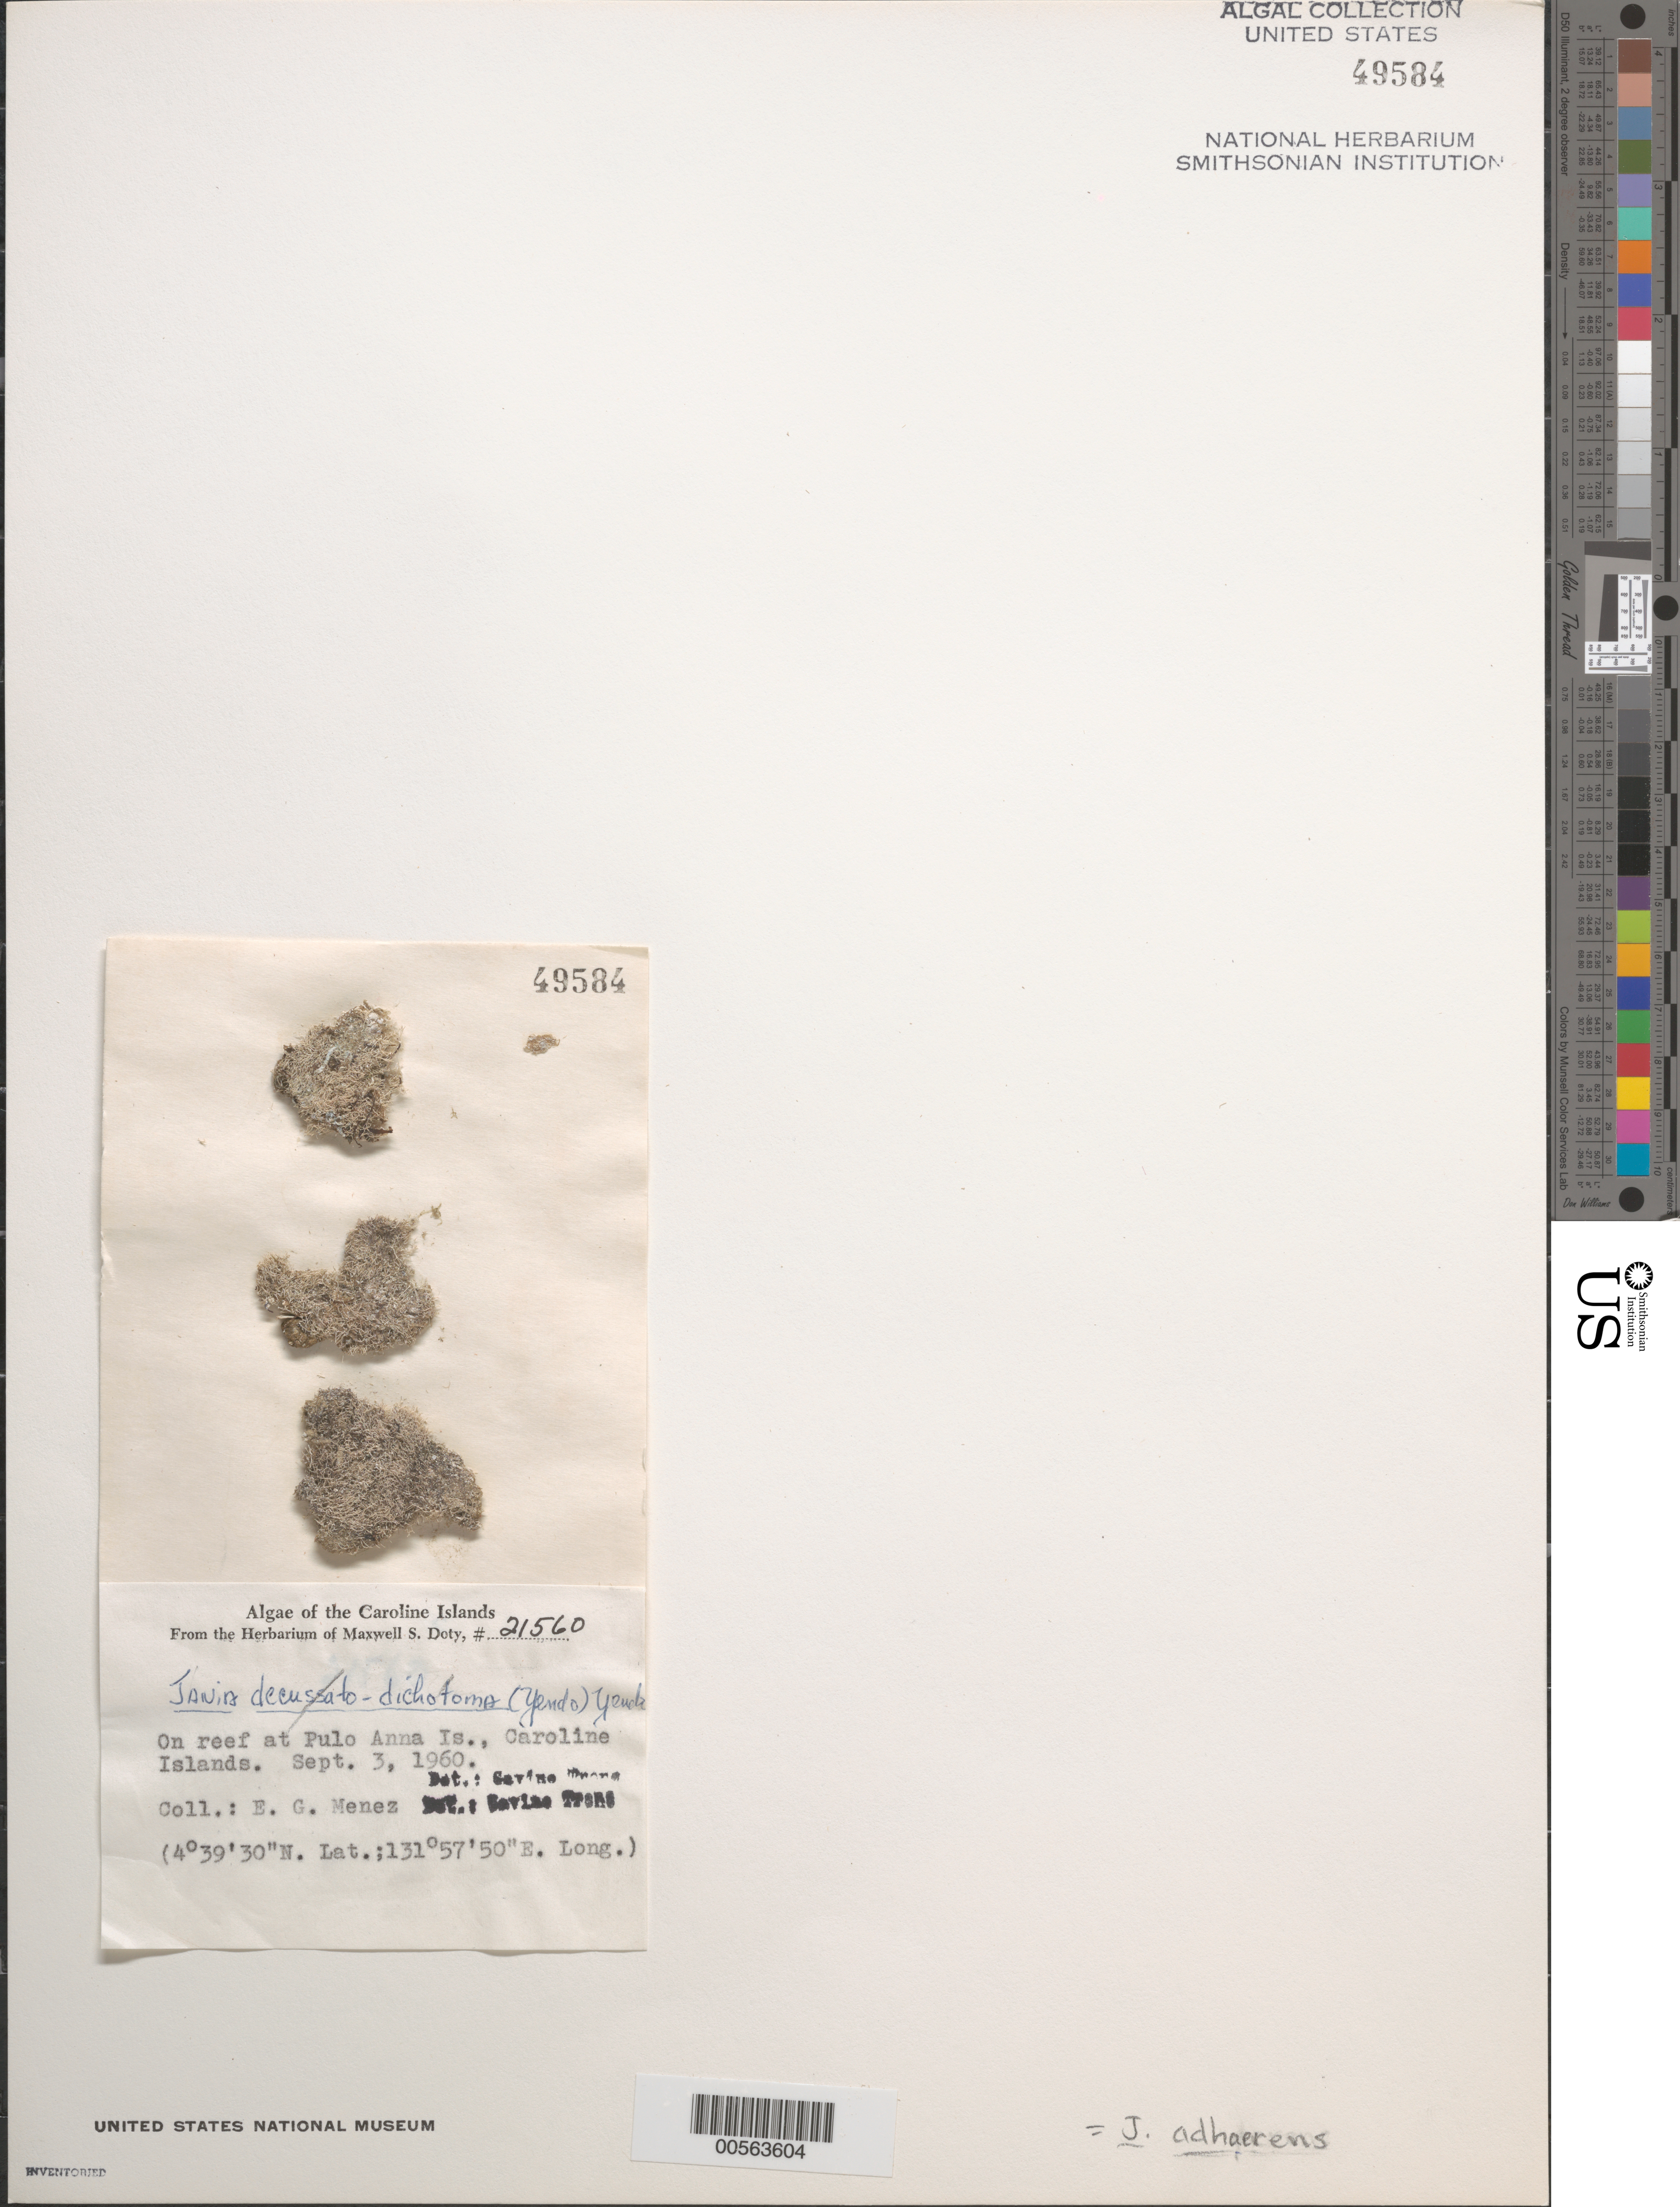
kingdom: Plantae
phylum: Rhodophyta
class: Florideophyceae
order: Corallinales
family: Corallinaceae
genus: Jania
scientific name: Jania pedunculatum var. adhaerens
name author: (J.V.Lamouroux) A.S.Harvey et al.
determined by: Algae name updating Project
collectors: Meñez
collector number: MSD 21560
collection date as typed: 03 Sep 1960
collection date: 1960-09-03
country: Palau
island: Pulo Anna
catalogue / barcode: US 49584